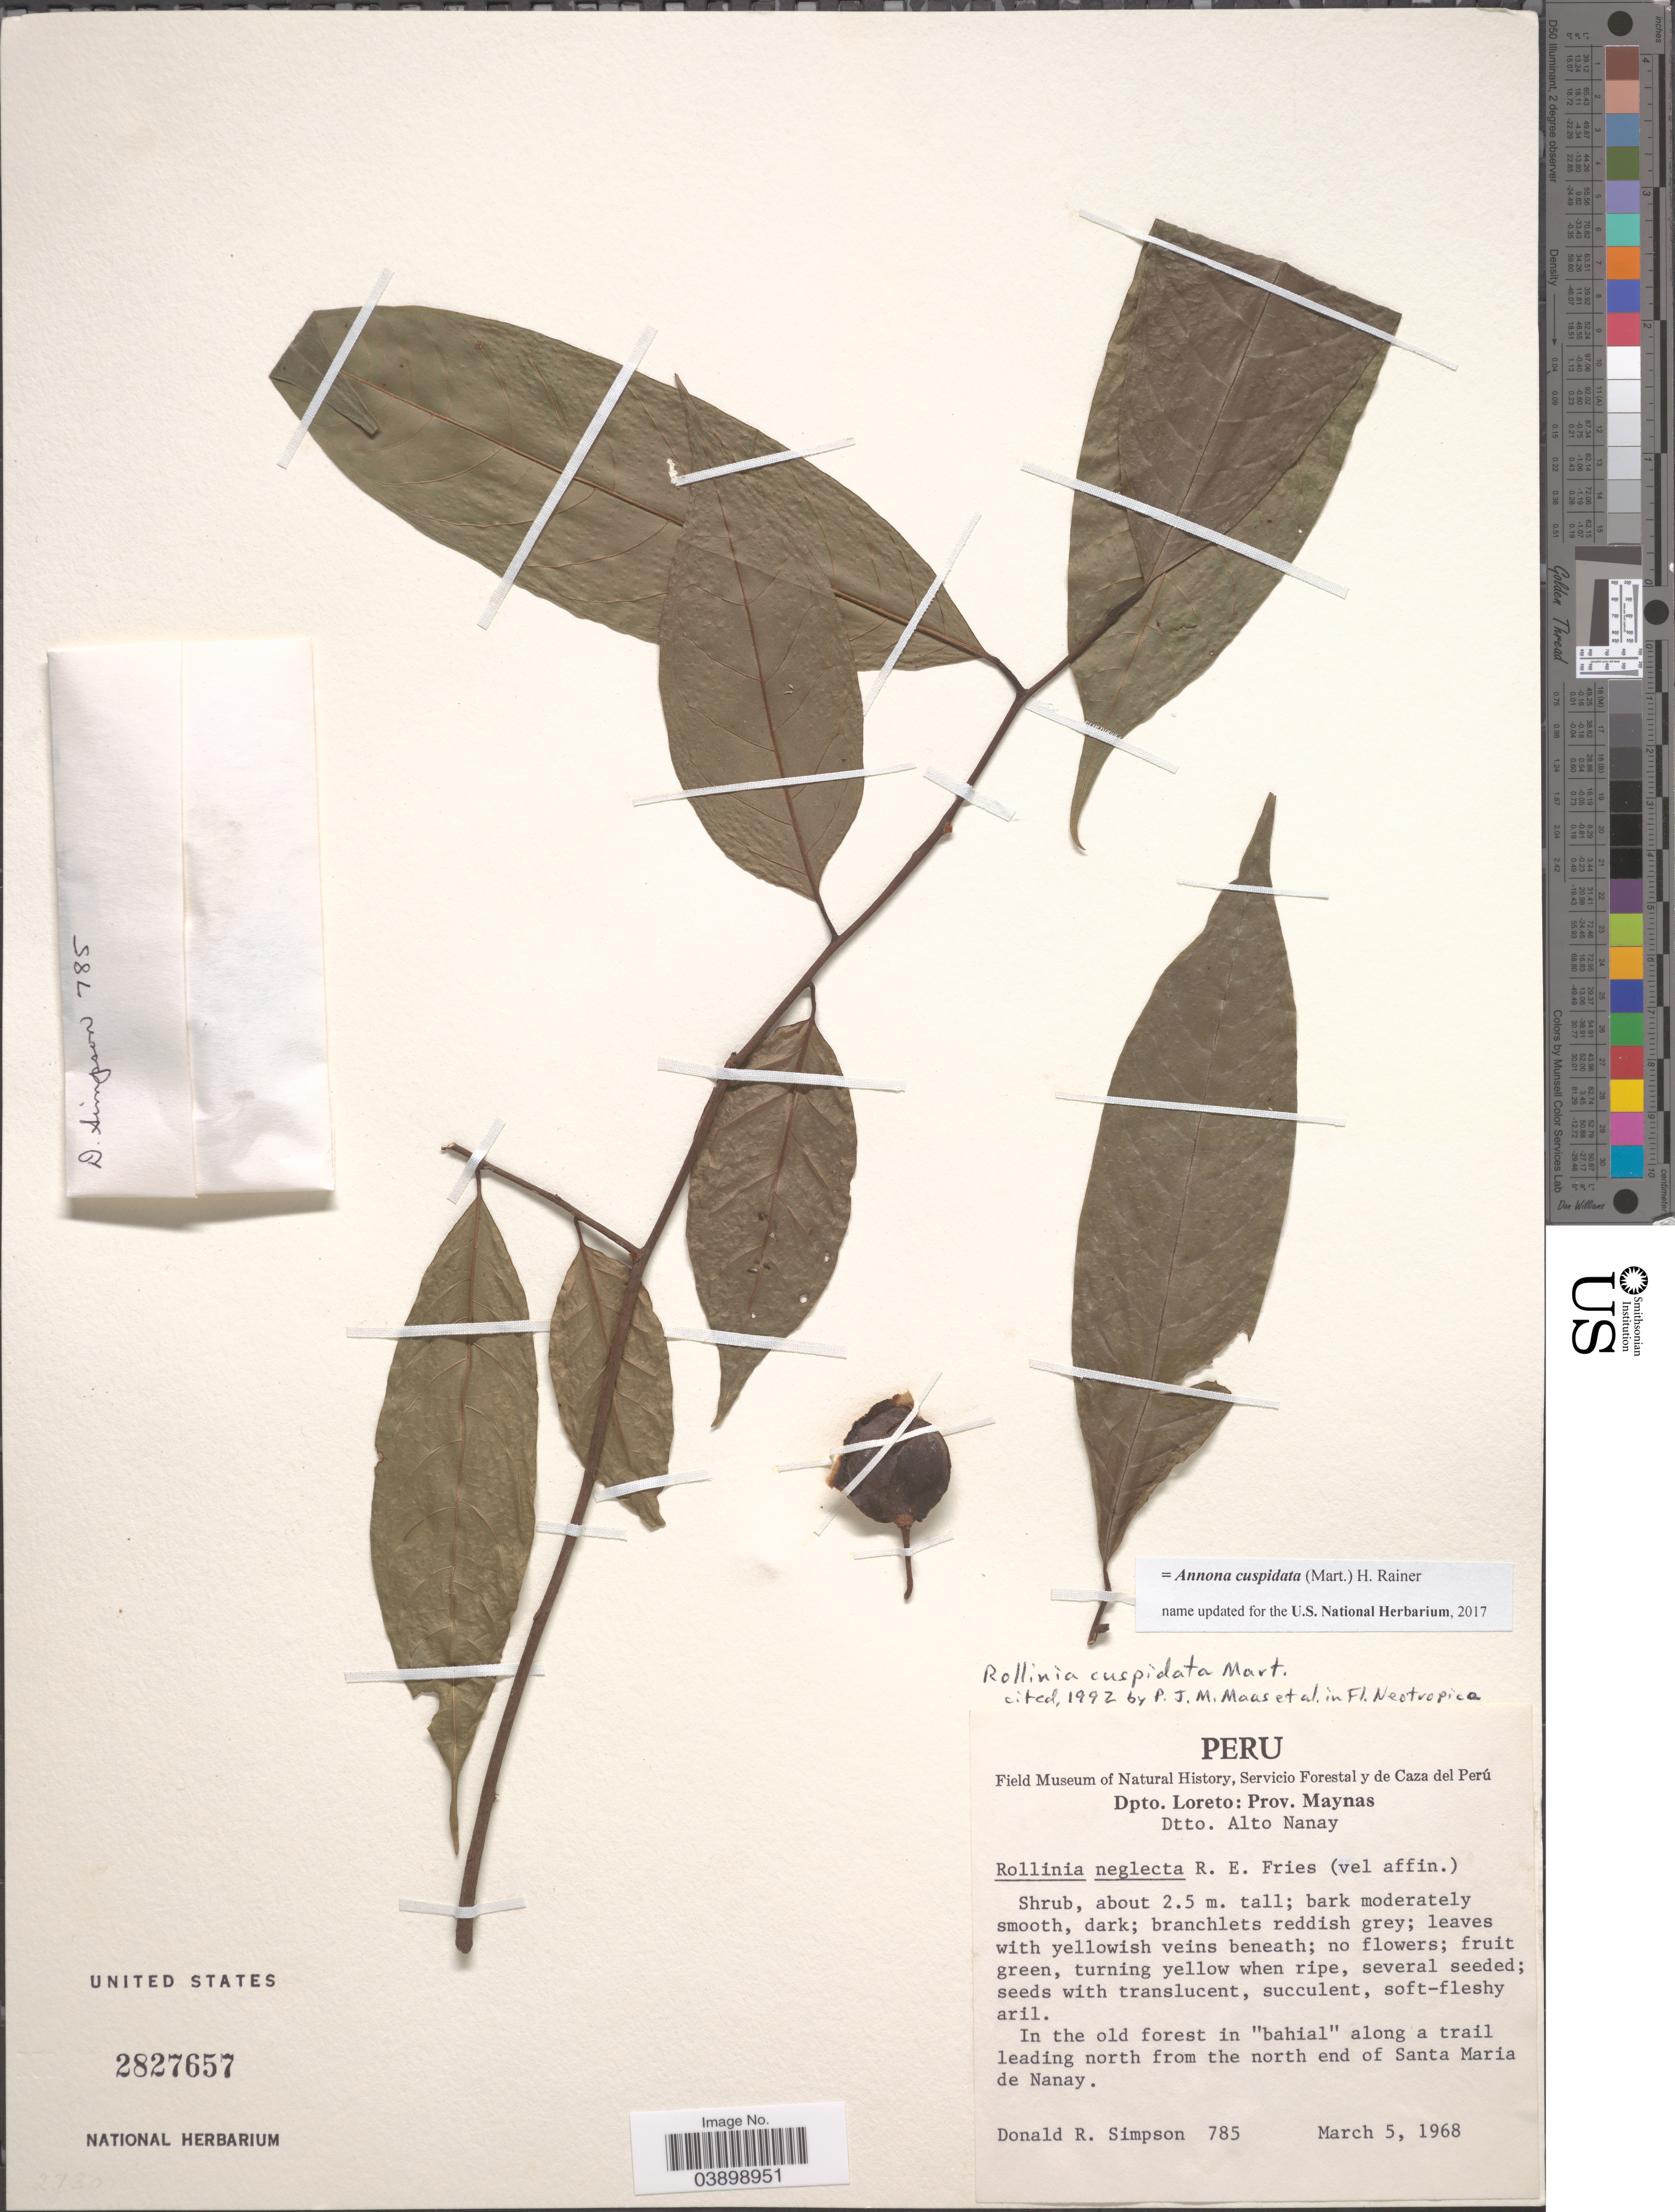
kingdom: Plantae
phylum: Tracheophyta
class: Magnoliopsida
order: Magnoliales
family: Annonaceae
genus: Annona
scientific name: Annona cuspidata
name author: (Mart.) H. Rainer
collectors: D. R. Simpson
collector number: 785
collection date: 1968-03-05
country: Peru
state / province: Loreto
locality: Dpto. Loreto: Prov. Maynas. Dtto. Alto Nanay. In the old forest in 'bahial' along a trail leading north from the north end of Santa Maria de Nanay.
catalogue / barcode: US 2827657